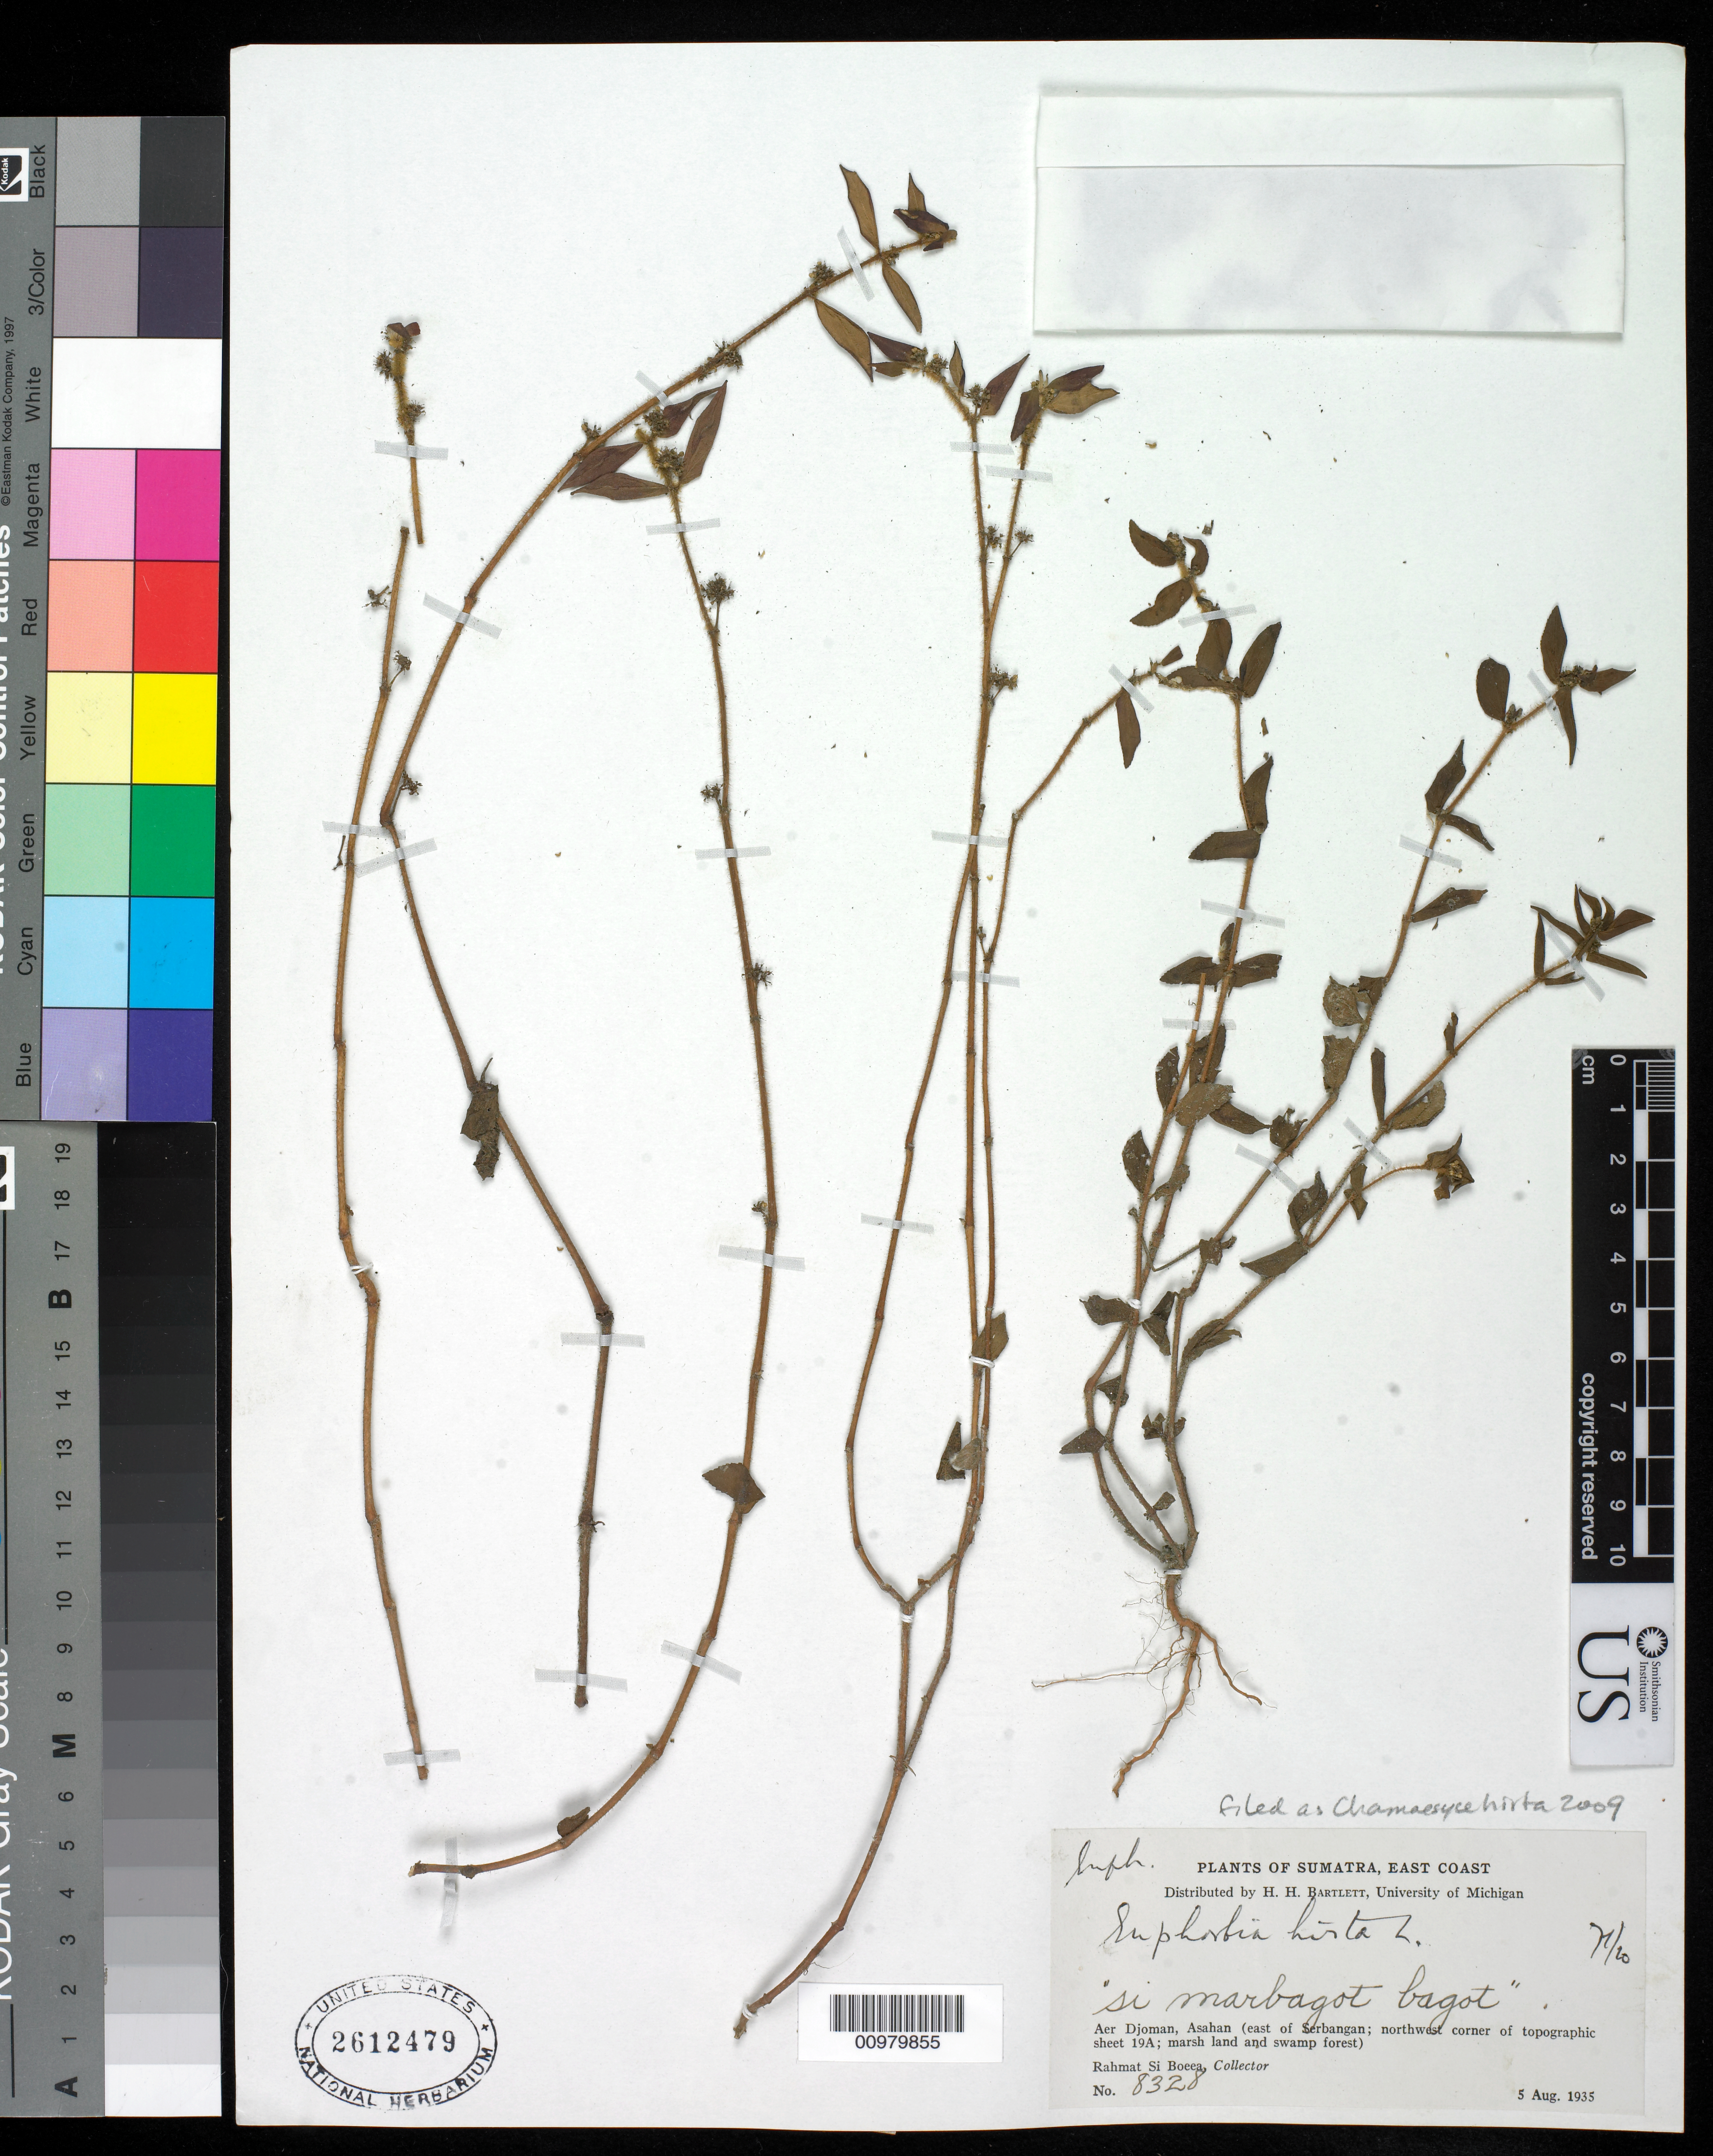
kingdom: Plantae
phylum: Tracheophyta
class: Magnoliopsida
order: Malpighiales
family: Euphorbiaceae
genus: Euphorbia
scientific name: Euphorbia hirta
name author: L.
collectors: Rahmat Si Boeea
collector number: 8328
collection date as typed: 04 Aug 1935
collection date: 1935-08-04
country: Indonesia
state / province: Sumatra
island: Sumatra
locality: East Coast, Asahan, Aer Djoman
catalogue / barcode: US 2612479